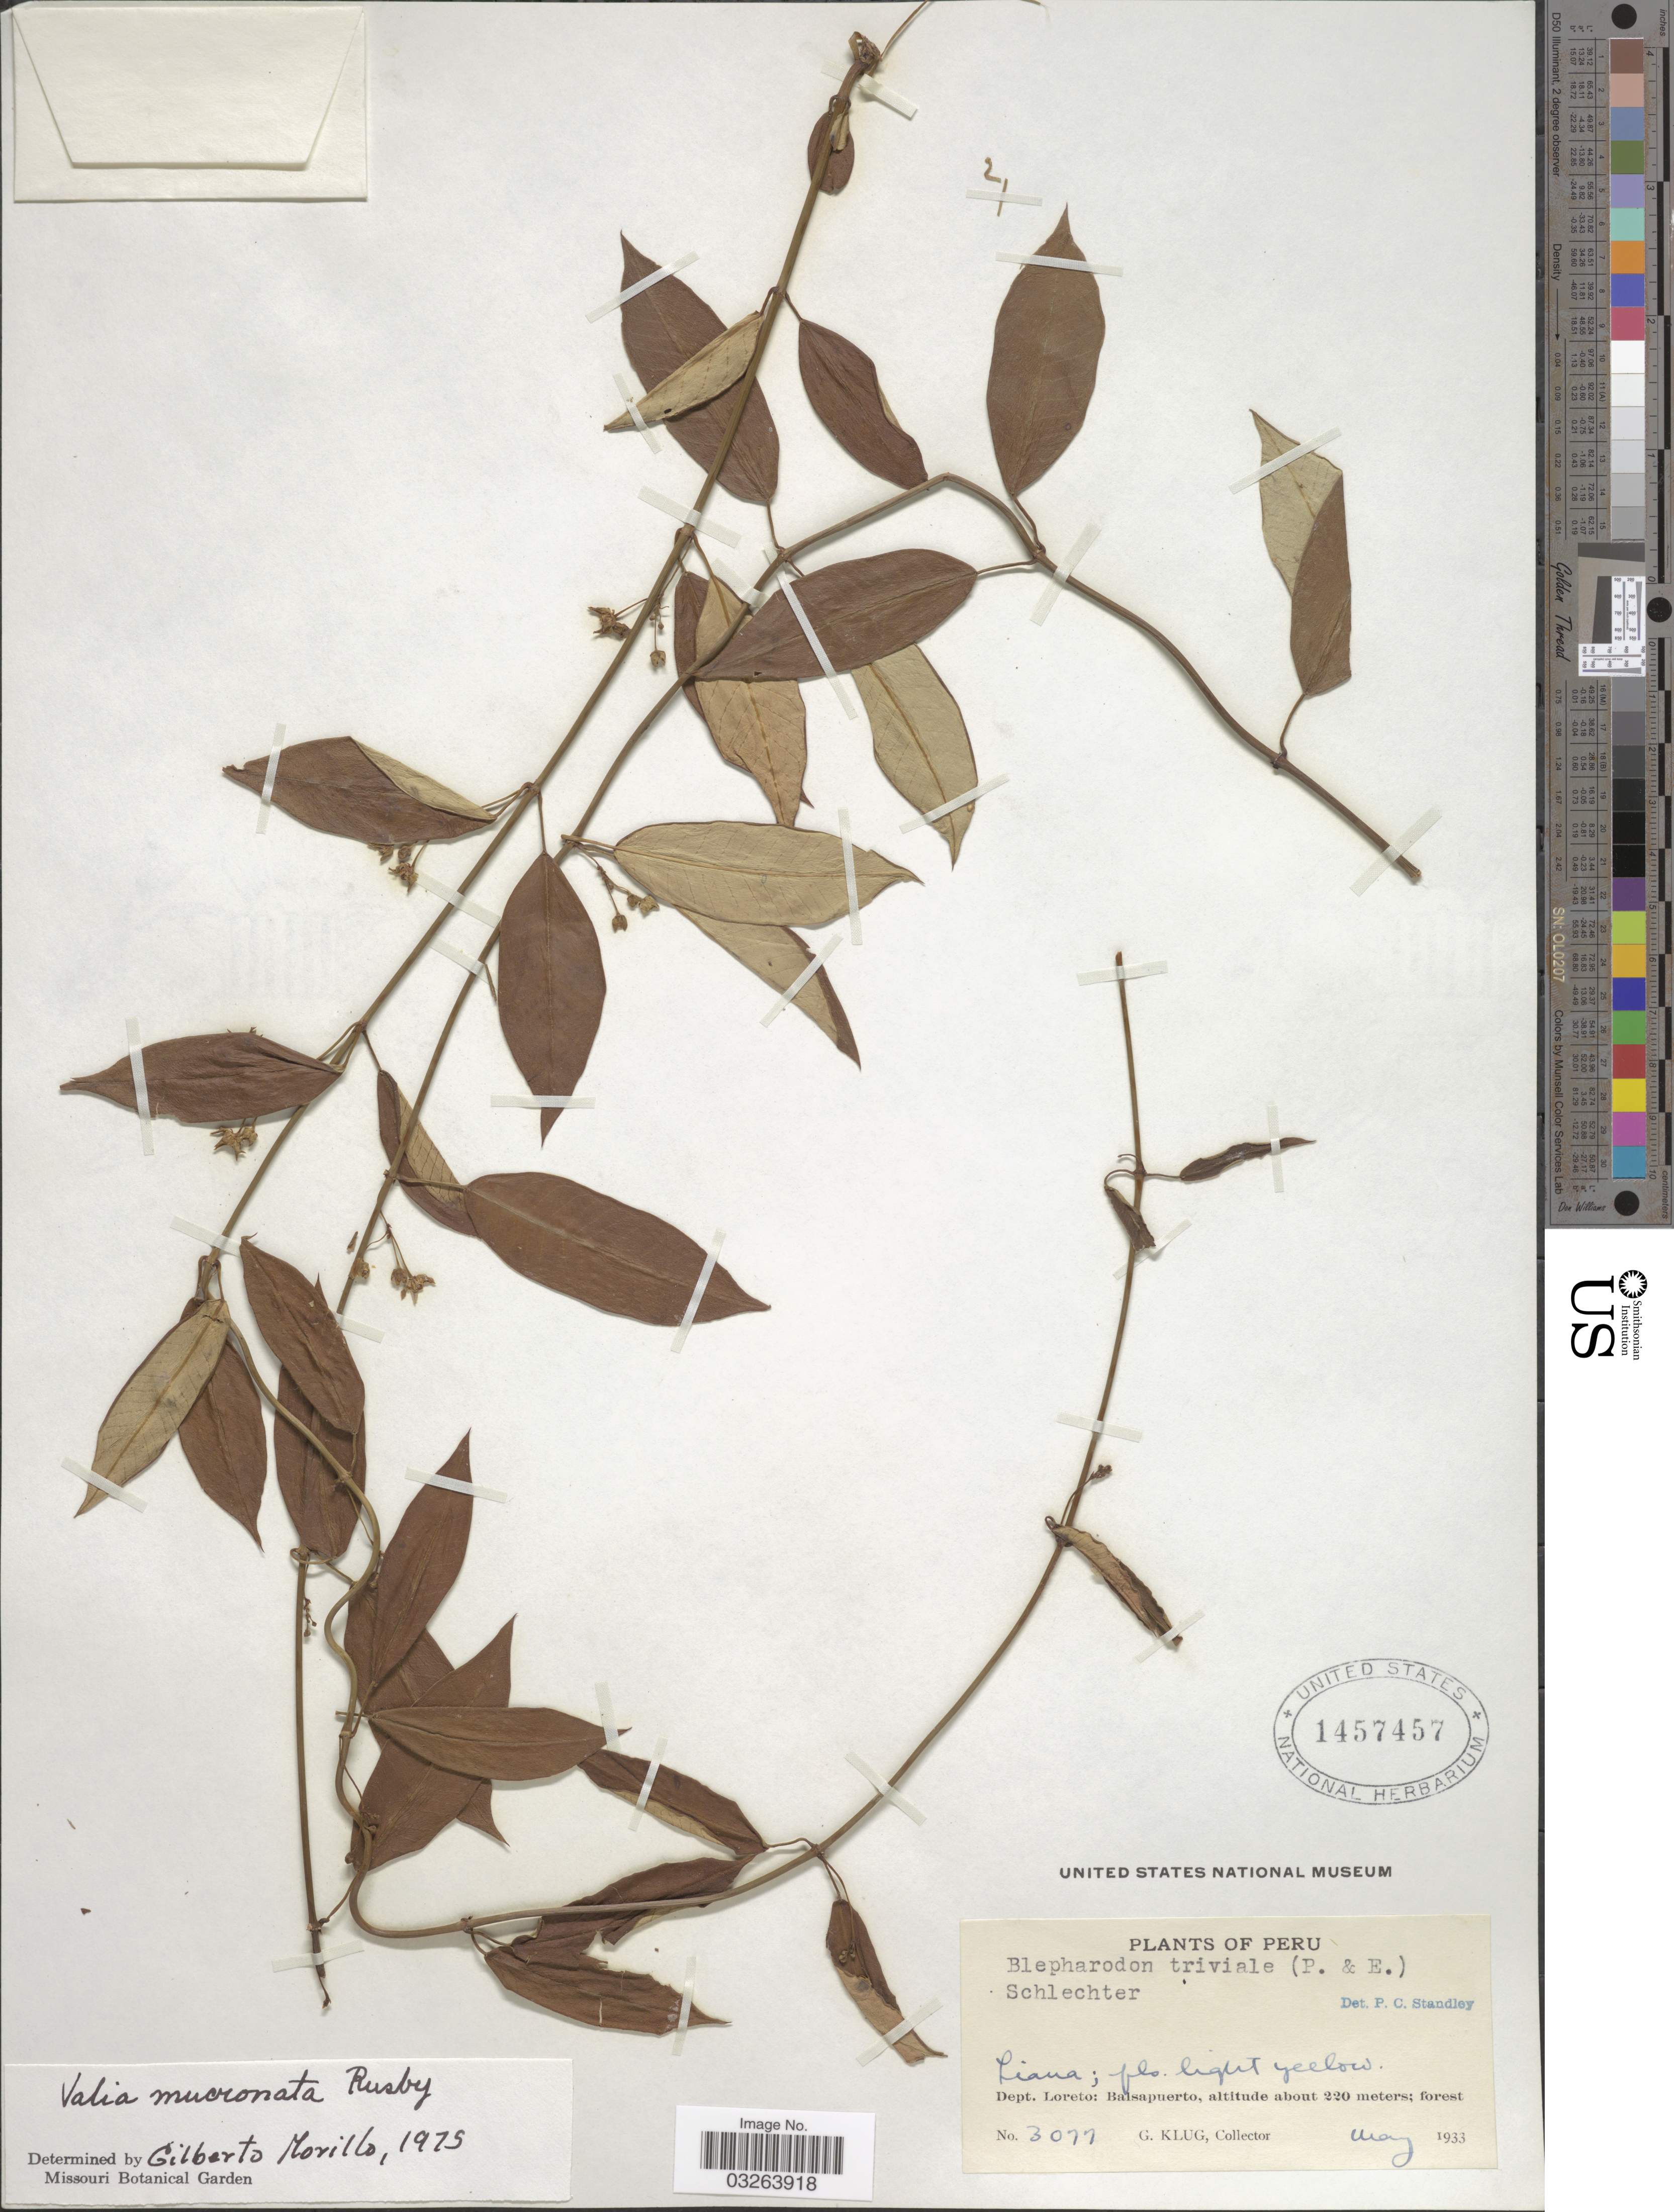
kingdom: Plantae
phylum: Tracheophyta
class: Magnoliopsida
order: Gentianales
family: Apocynaceae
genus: Vailia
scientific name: Vailia mucronata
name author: Rusby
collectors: G. Klug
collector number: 3077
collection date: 1933-05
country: Peru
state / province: Loreto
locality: Dept. Loreto: Balsapuerto.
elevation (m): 220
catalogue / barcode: US 1457457